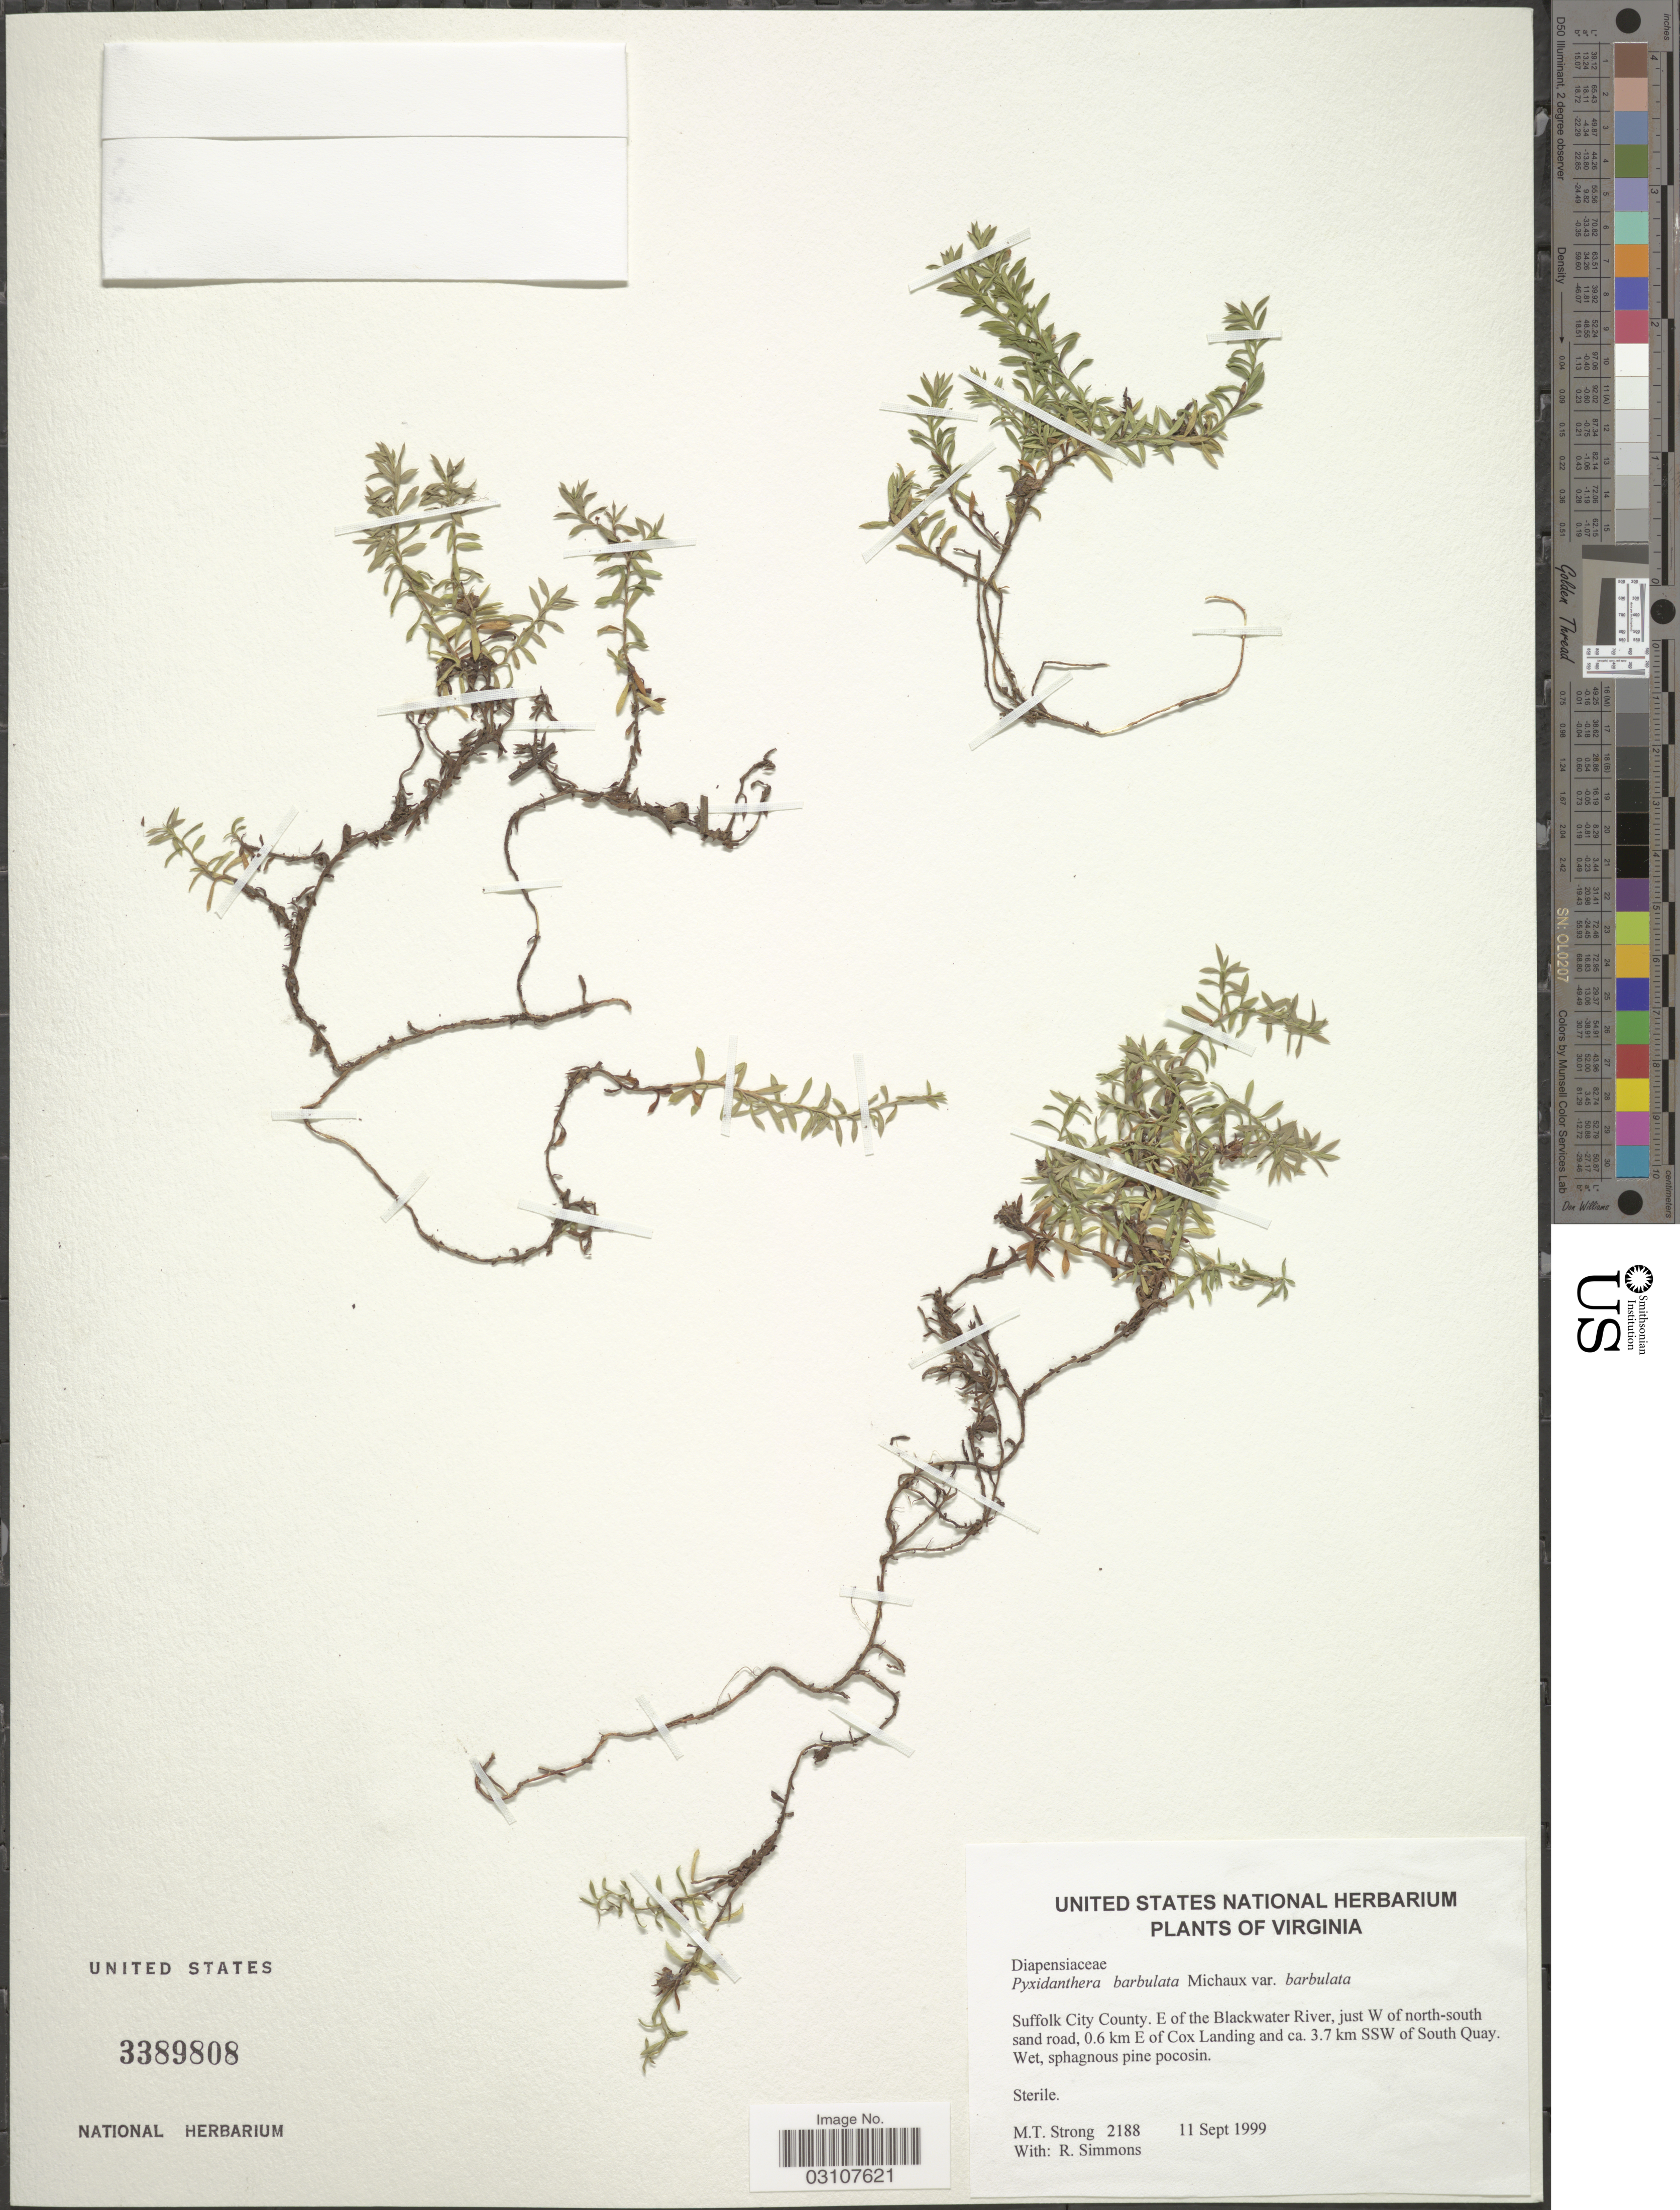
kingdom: Plantae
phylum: Tracheophyta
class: Magnoliopsida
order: Ericales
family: Diapensiaceae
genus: Pyxidanthera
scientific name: Pyxidanthera barbulata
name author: Michx.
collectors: M. T. Strong & R. Simmons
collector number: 2188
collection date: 1999-09-11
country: United States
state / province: Virginia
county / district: City of Suffolk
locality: Suffolk City County: E of the Blackwater River, just W of north-south sand road, 0.36 km E of Cox Landing and ca. 3.7 km SSW of South Quay.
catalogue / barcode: US 3389808